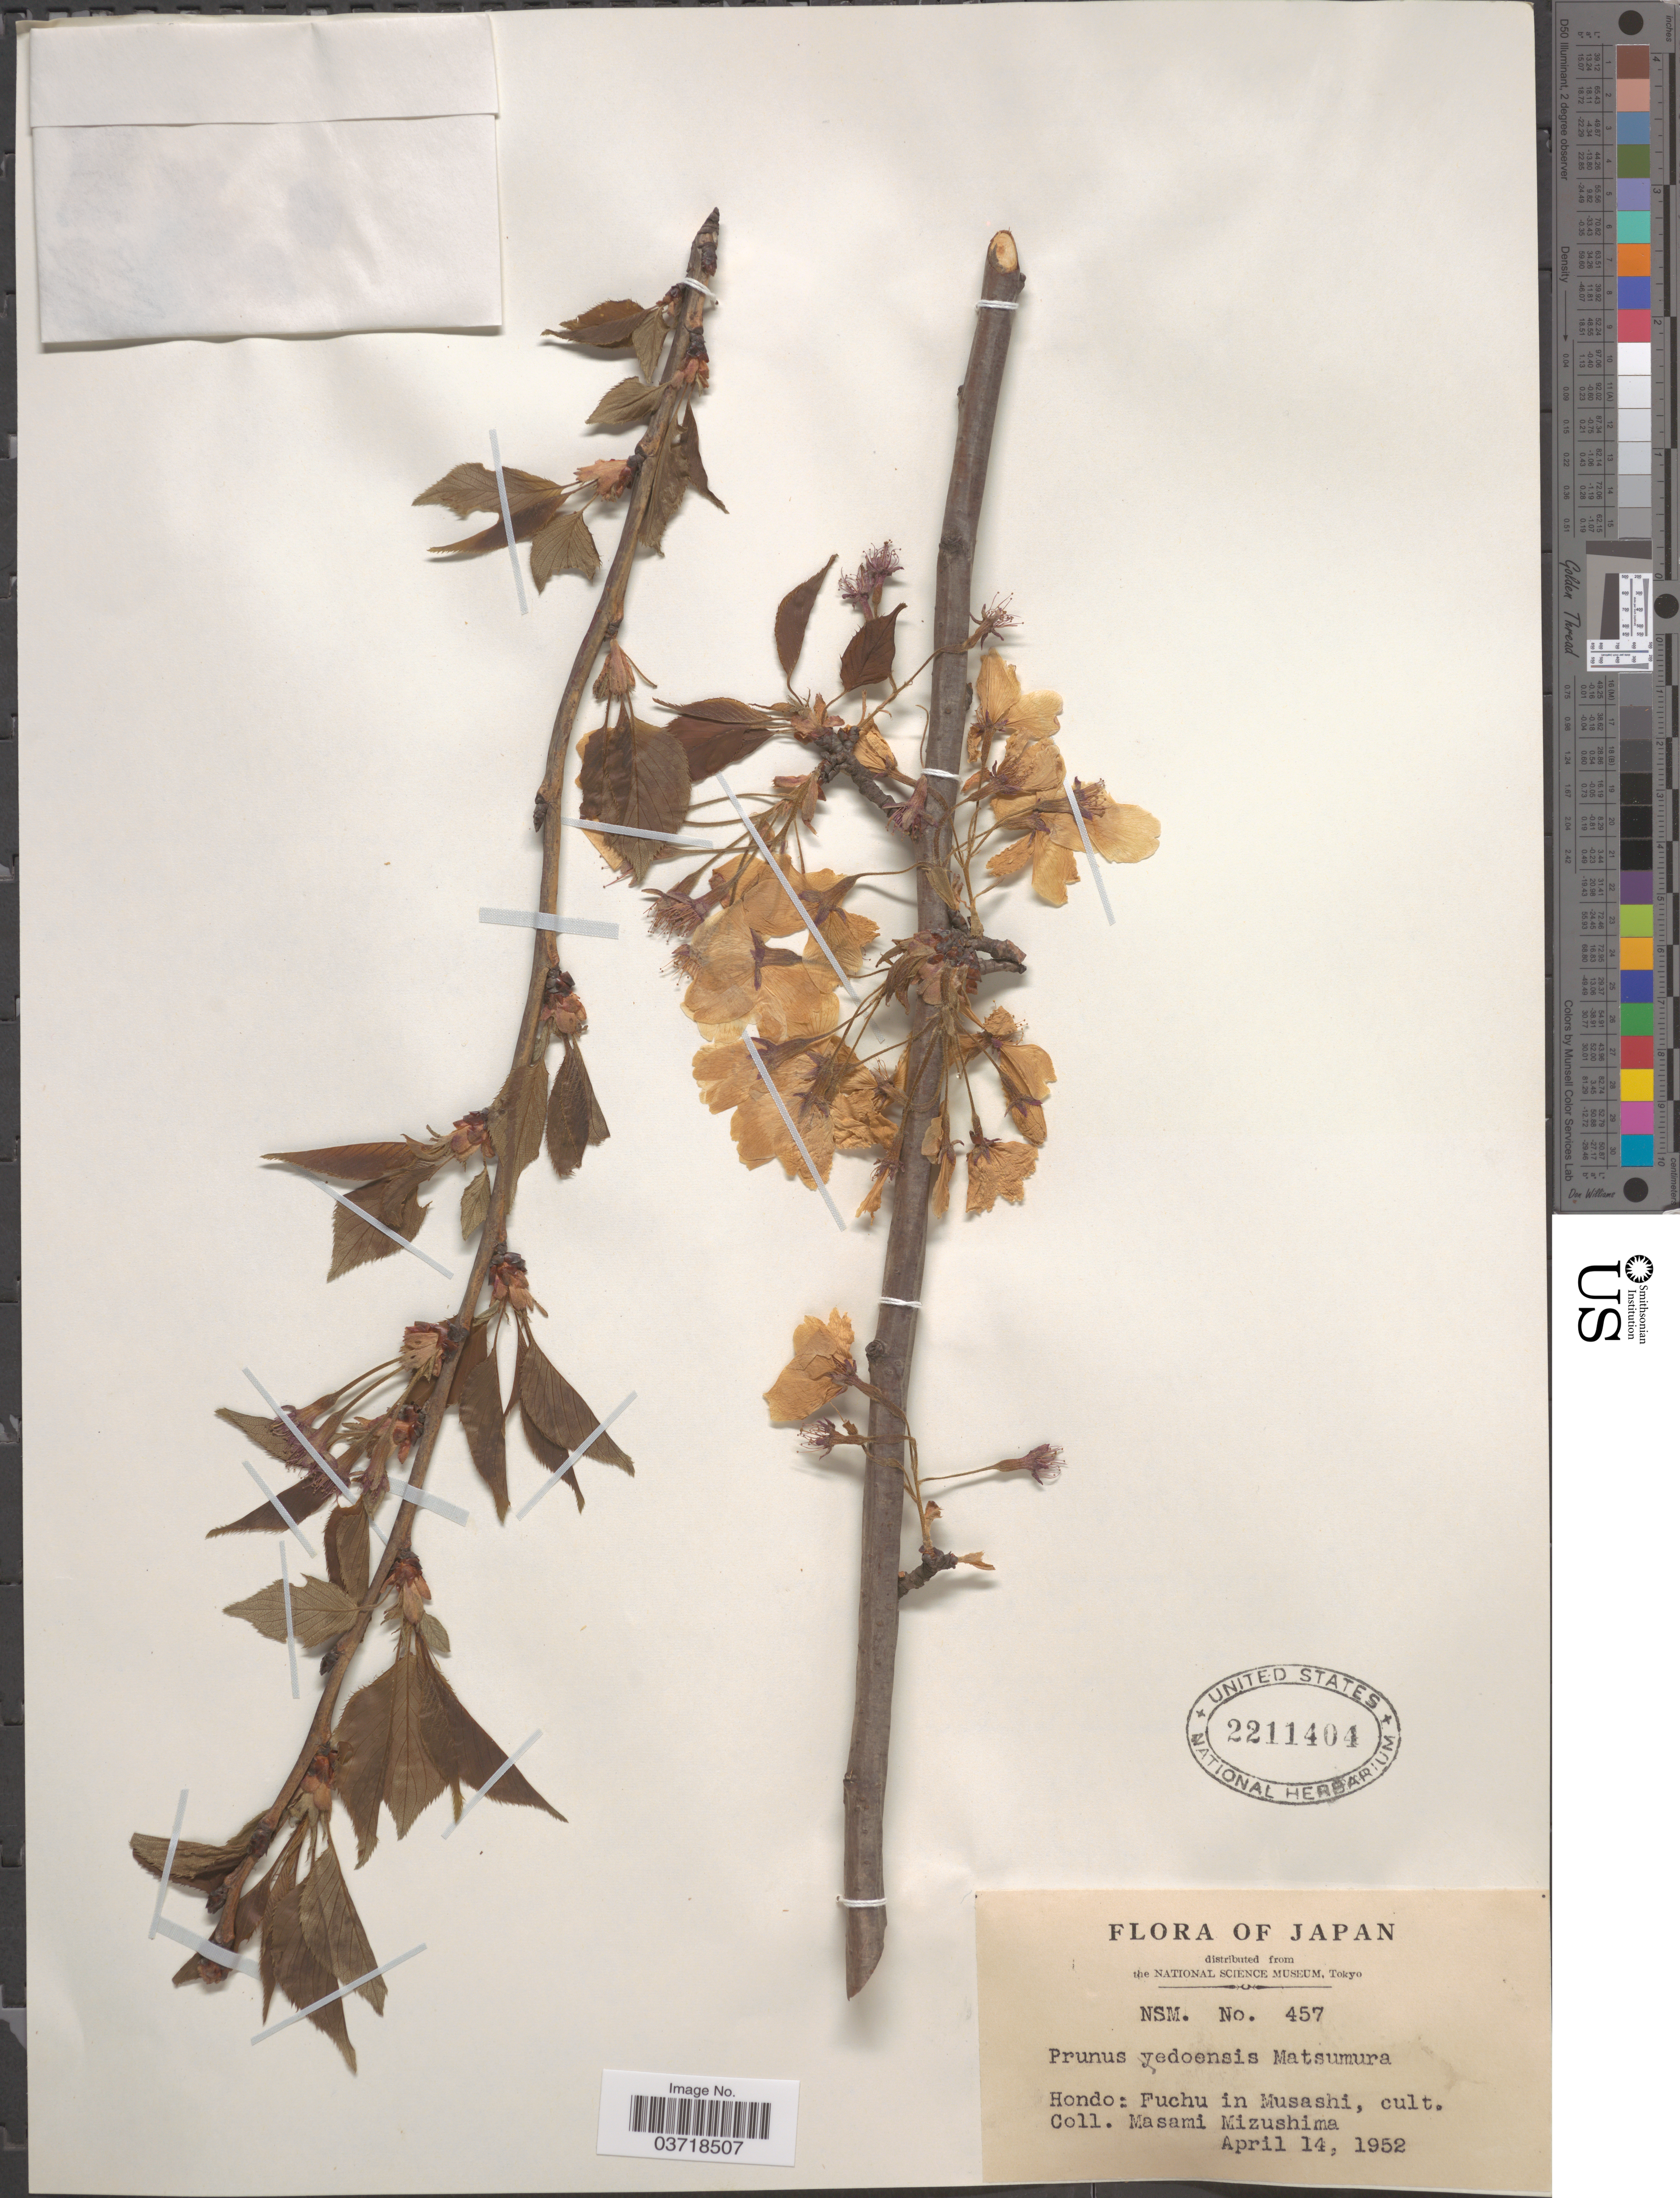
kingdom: Plantae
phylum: Tracheophyta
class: Magnoliopsida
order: Rosales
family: Rosaceae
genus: Prunus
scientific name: Prunus yedoensis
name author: Matsum.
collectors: M. Mizushima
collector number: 457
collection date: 1952-04-14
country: Japan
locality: Hondo: Fuchu in Musashi.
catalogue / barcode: US 2211404